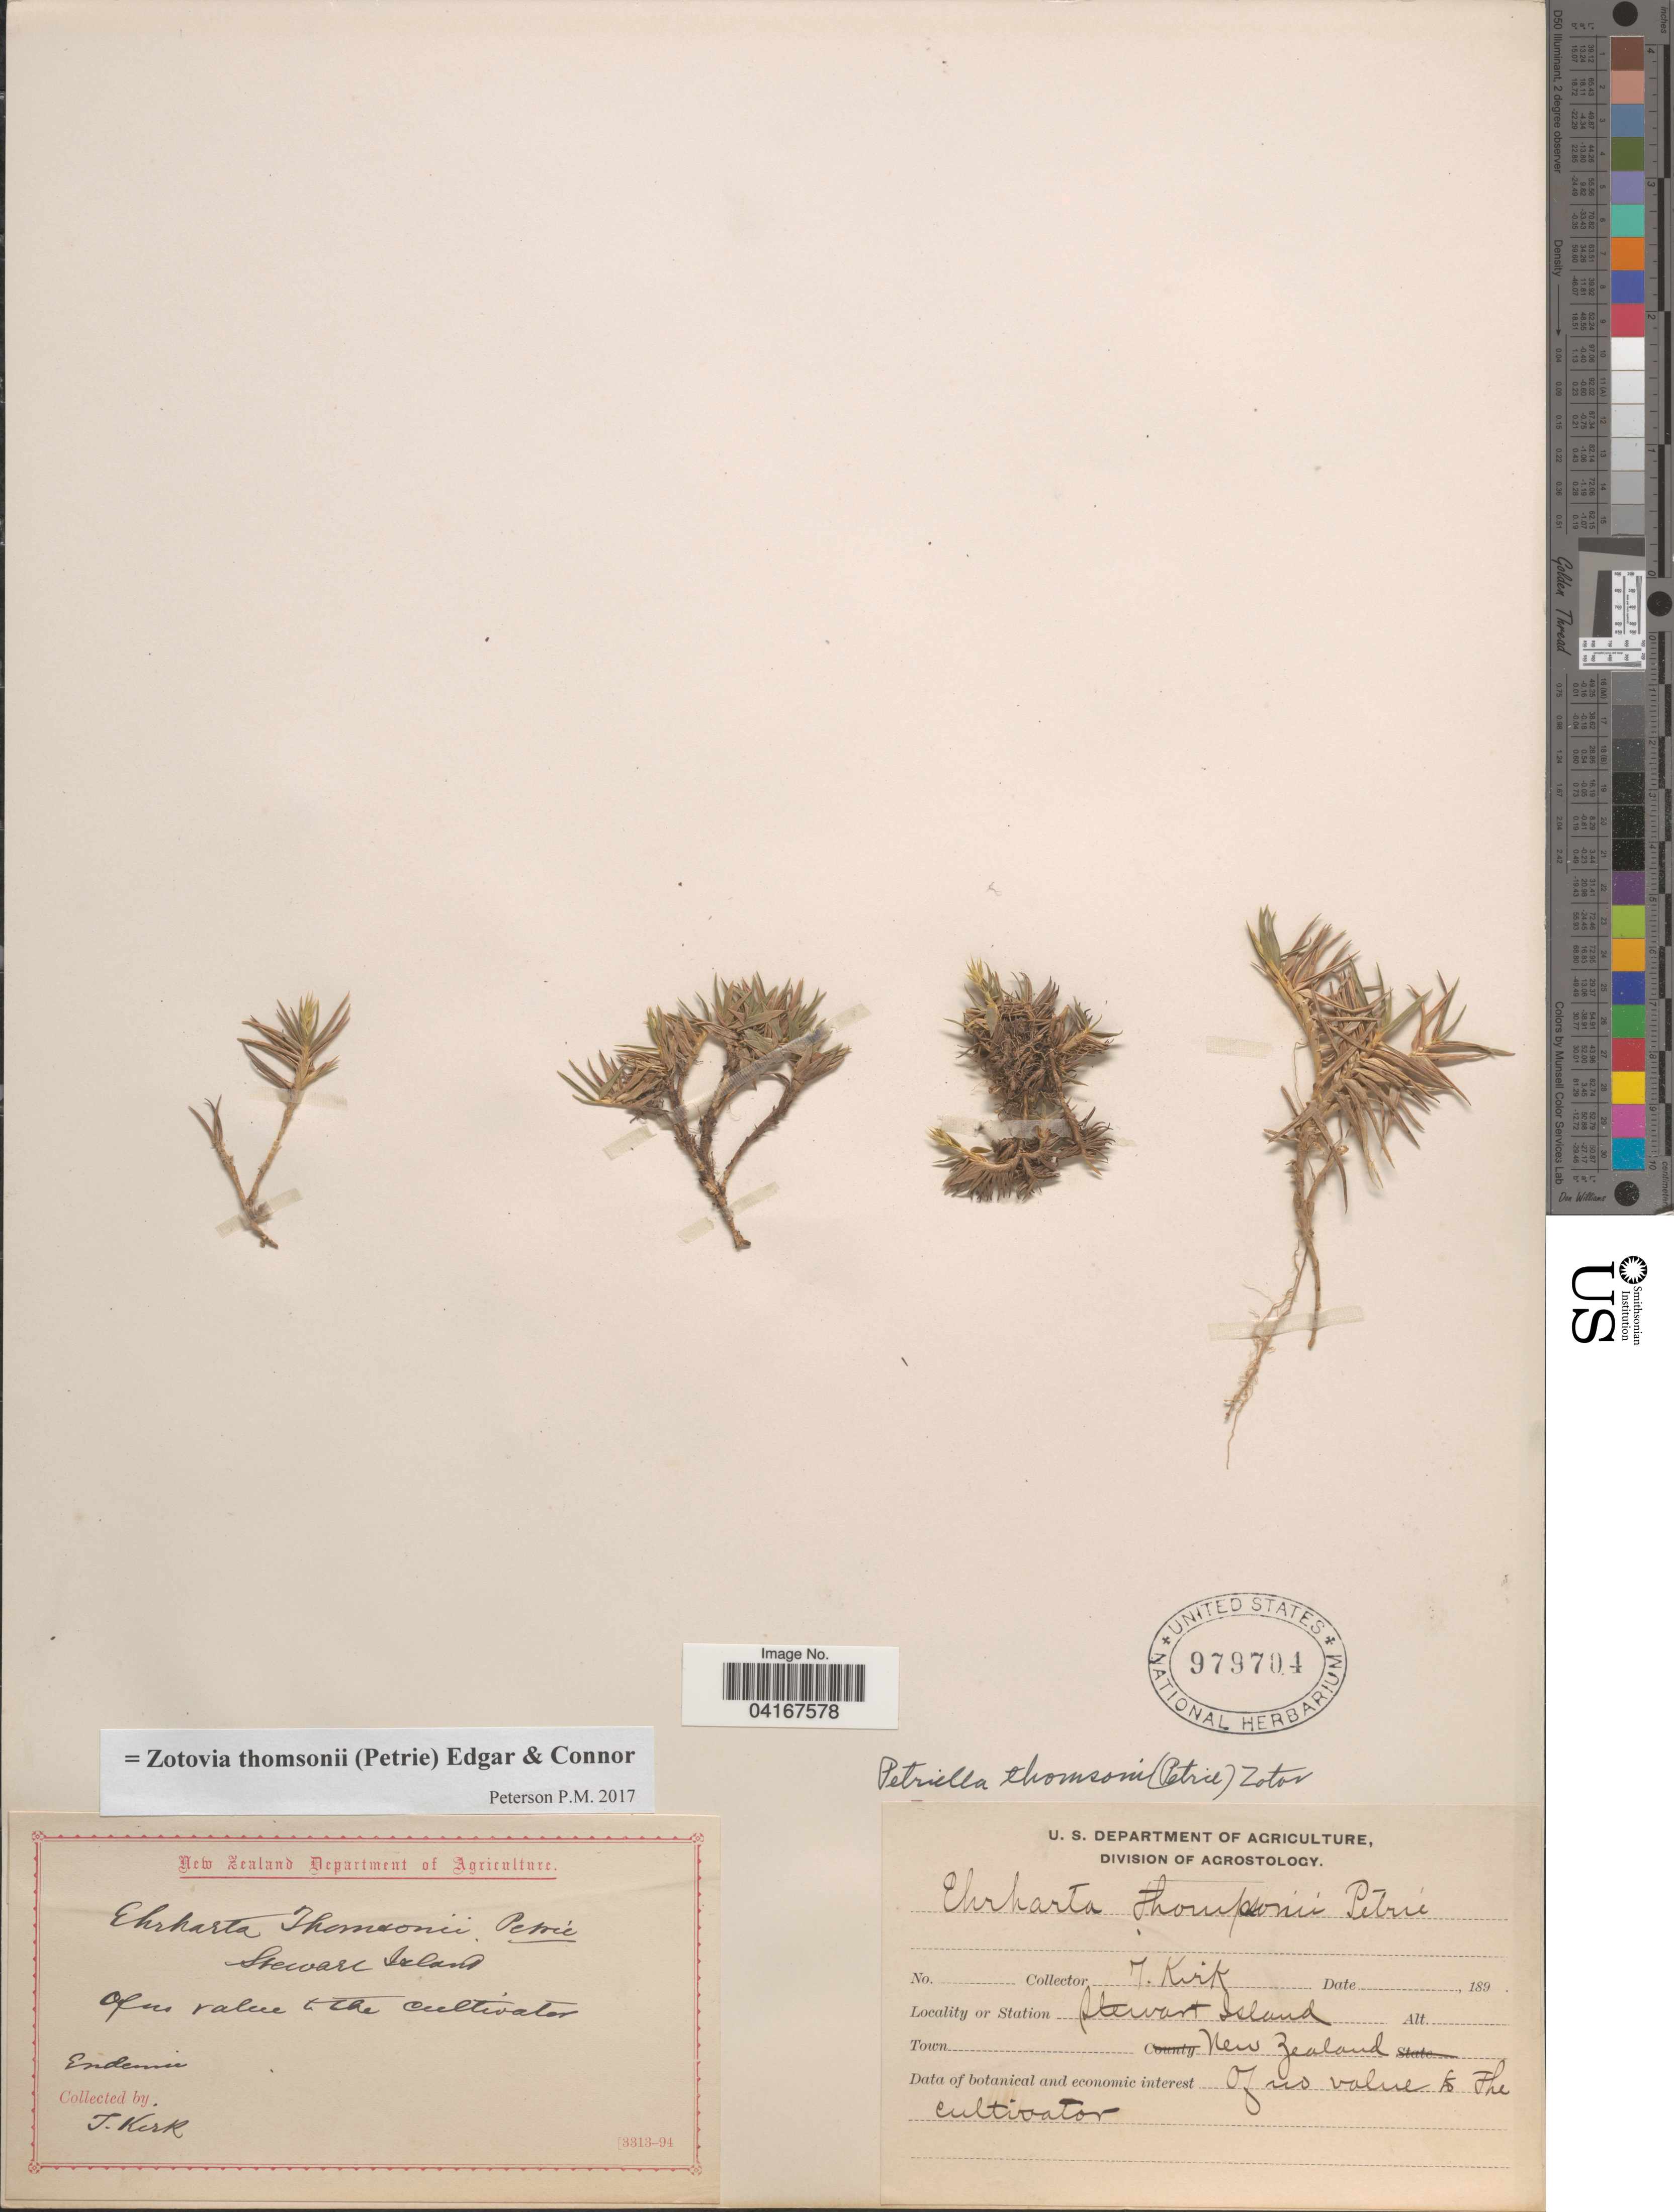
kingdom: Plantae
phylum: Tracheophyta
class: Liliopsida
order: Poales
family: Poaceae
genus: Zotovia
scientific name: Zotovia thomsonii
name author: (Petrie) Edgar & Connor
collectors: T. Kirk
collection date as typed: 189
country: New Zealand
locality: Stewart Island.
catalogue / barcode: US 979704